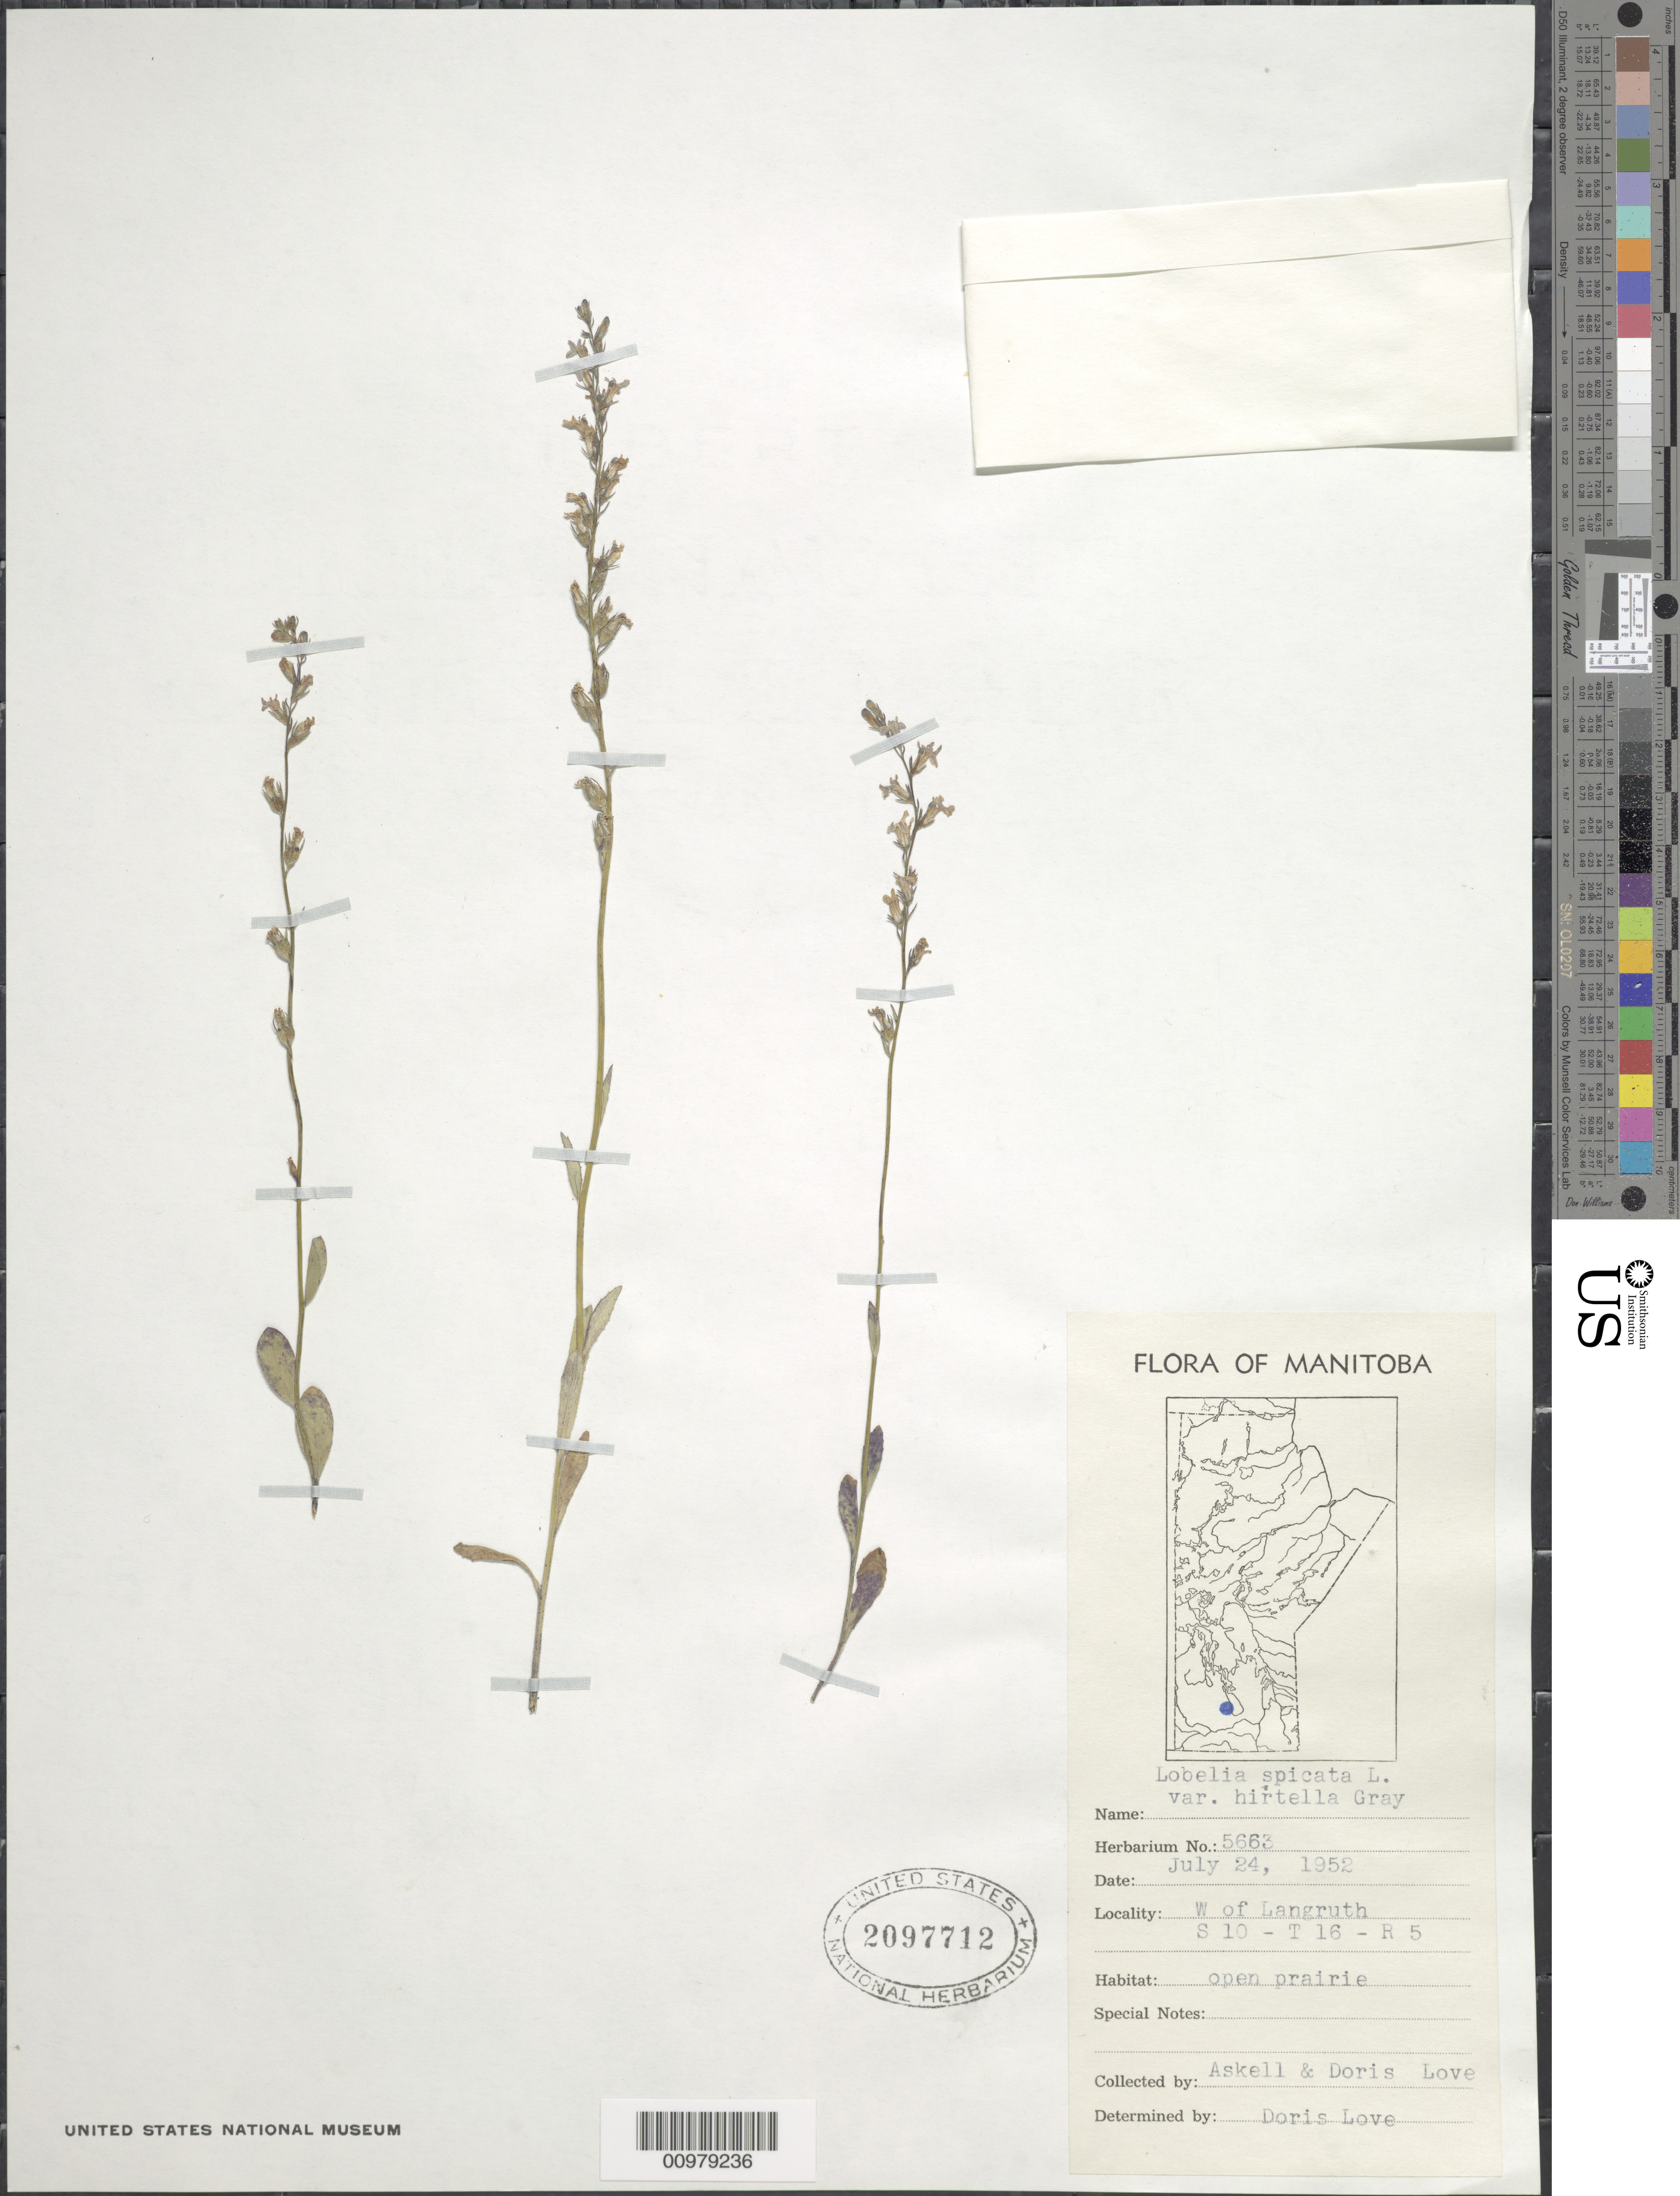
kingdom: Plantae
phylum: Tracheophyta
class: Magnoliopsida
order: Asterales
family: Campanulaceae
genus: Lobelia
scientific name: Lobelia spicata var. hirtella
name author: A. Gray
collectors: Á. Löve & D. Löve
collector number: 5663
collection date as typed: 24 Jul 1952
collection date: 1952-07-24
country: Canada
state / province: Manitoba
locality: W of Langruth S 10 - T 16 - R 5.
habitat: open prairie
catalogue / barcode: US 2097712